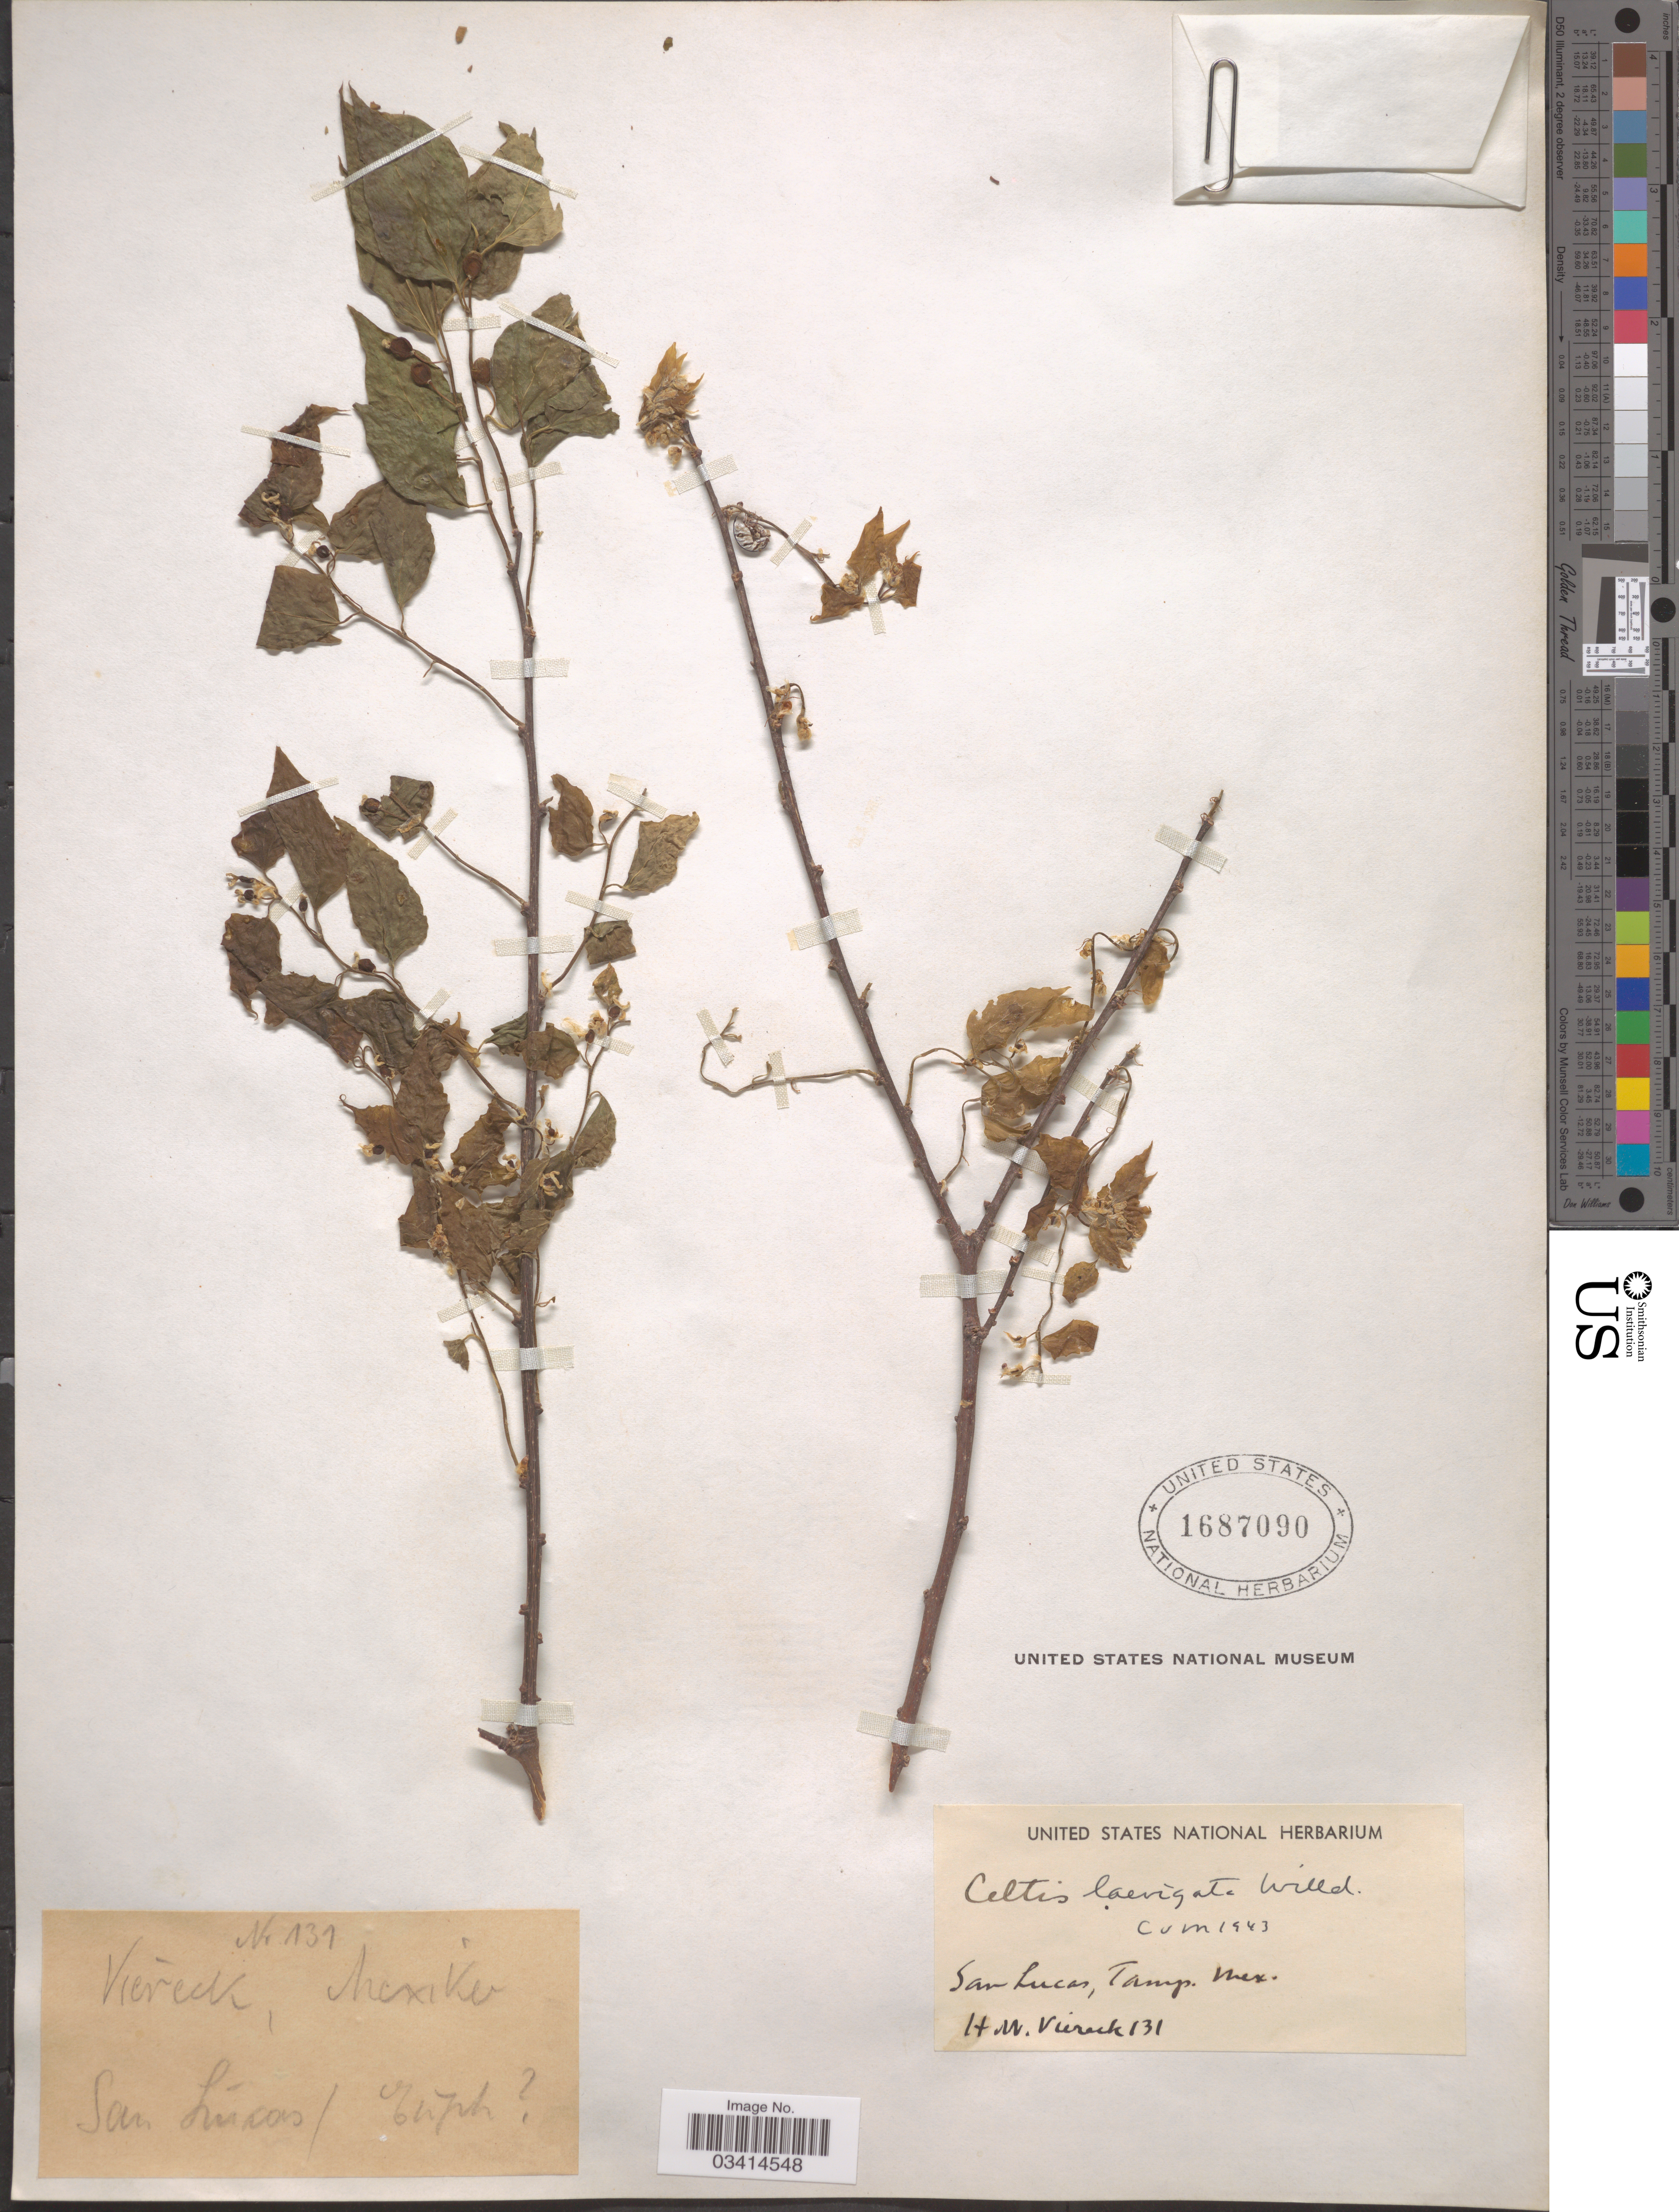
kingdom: Plantae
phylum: Tracheophyta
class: Magnoliopsida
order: Rosales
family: Cannabaceae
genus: Celtis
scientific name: Celtis laevigata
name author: Willd.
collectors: H. W. Viereck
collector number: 131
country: Mexico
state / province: Tamaulipas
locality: San Lucas.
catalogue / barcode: US 1687090